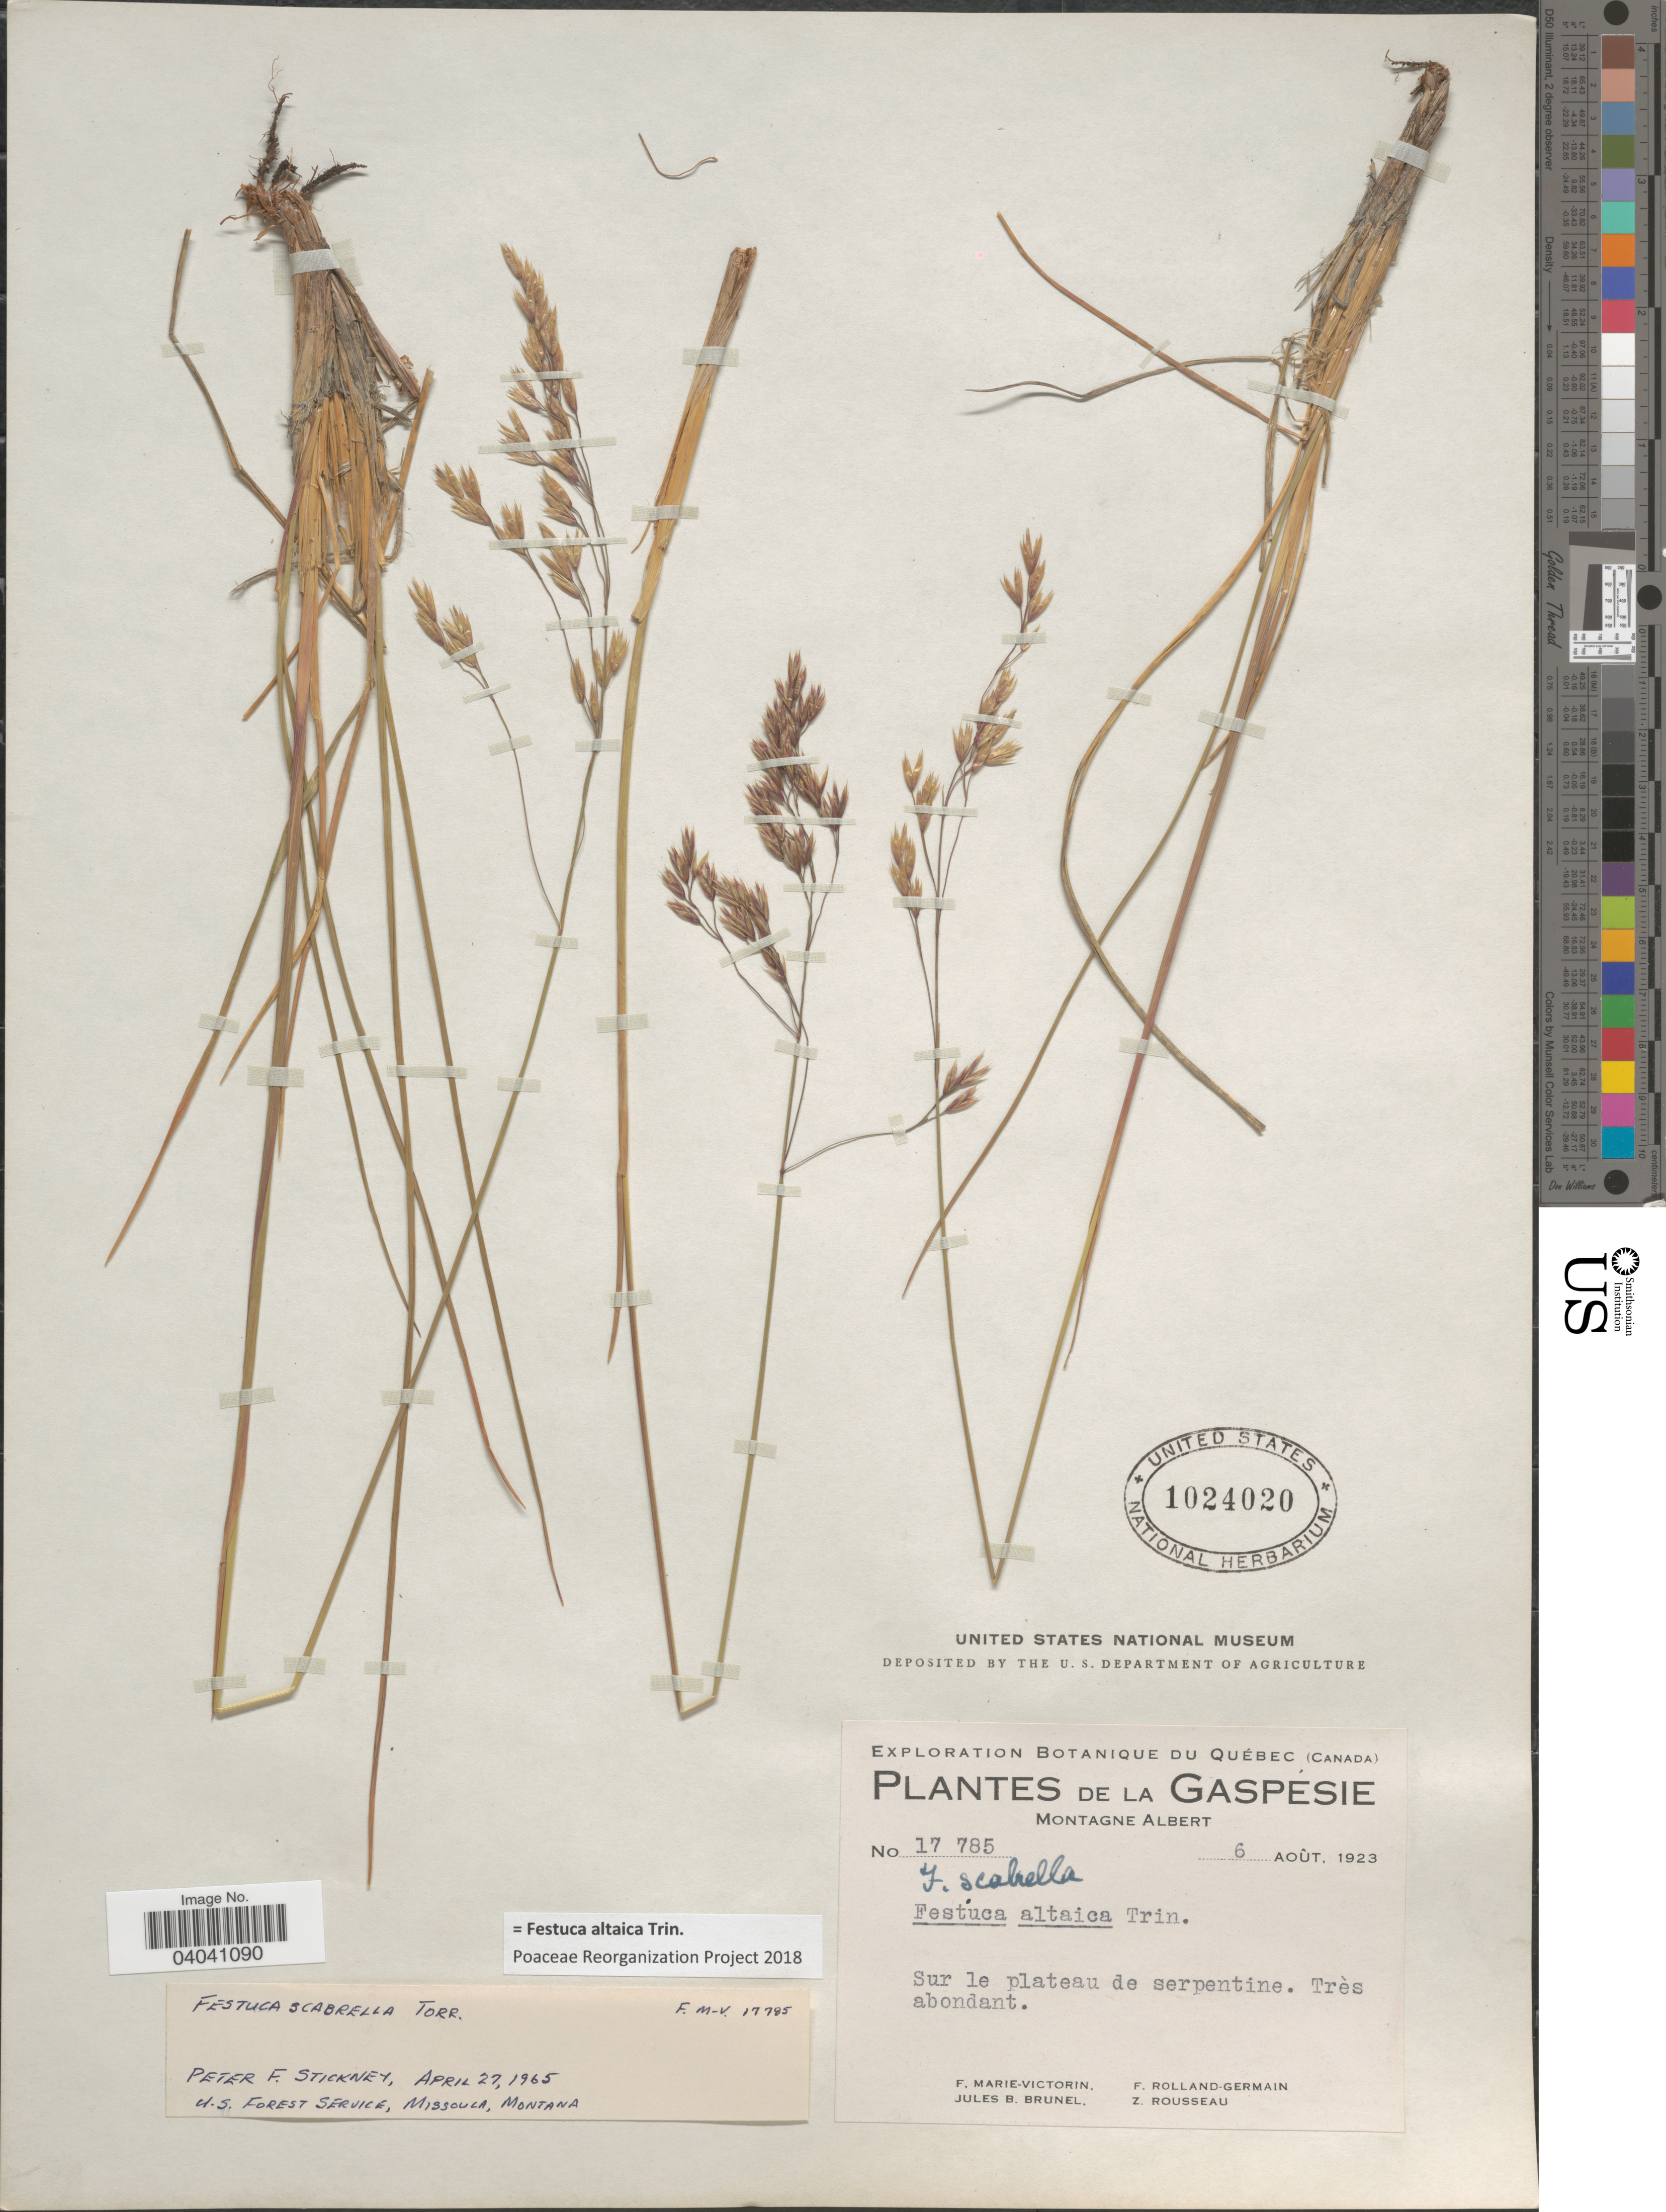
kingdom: Plantae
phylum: Tracheophyta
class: Liliopsida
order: Poales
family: Poaceae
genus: Festuca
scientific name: Festuca altaica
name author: Trin.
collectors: F. Marie-Victorin, Rolland-Germain, J. Brunel & Z. Rousseau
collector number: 17785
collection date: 1923-08-06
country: Canada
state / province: Quebec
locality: La Gaspésie. Montagne Albert.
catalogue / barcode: US 1024020